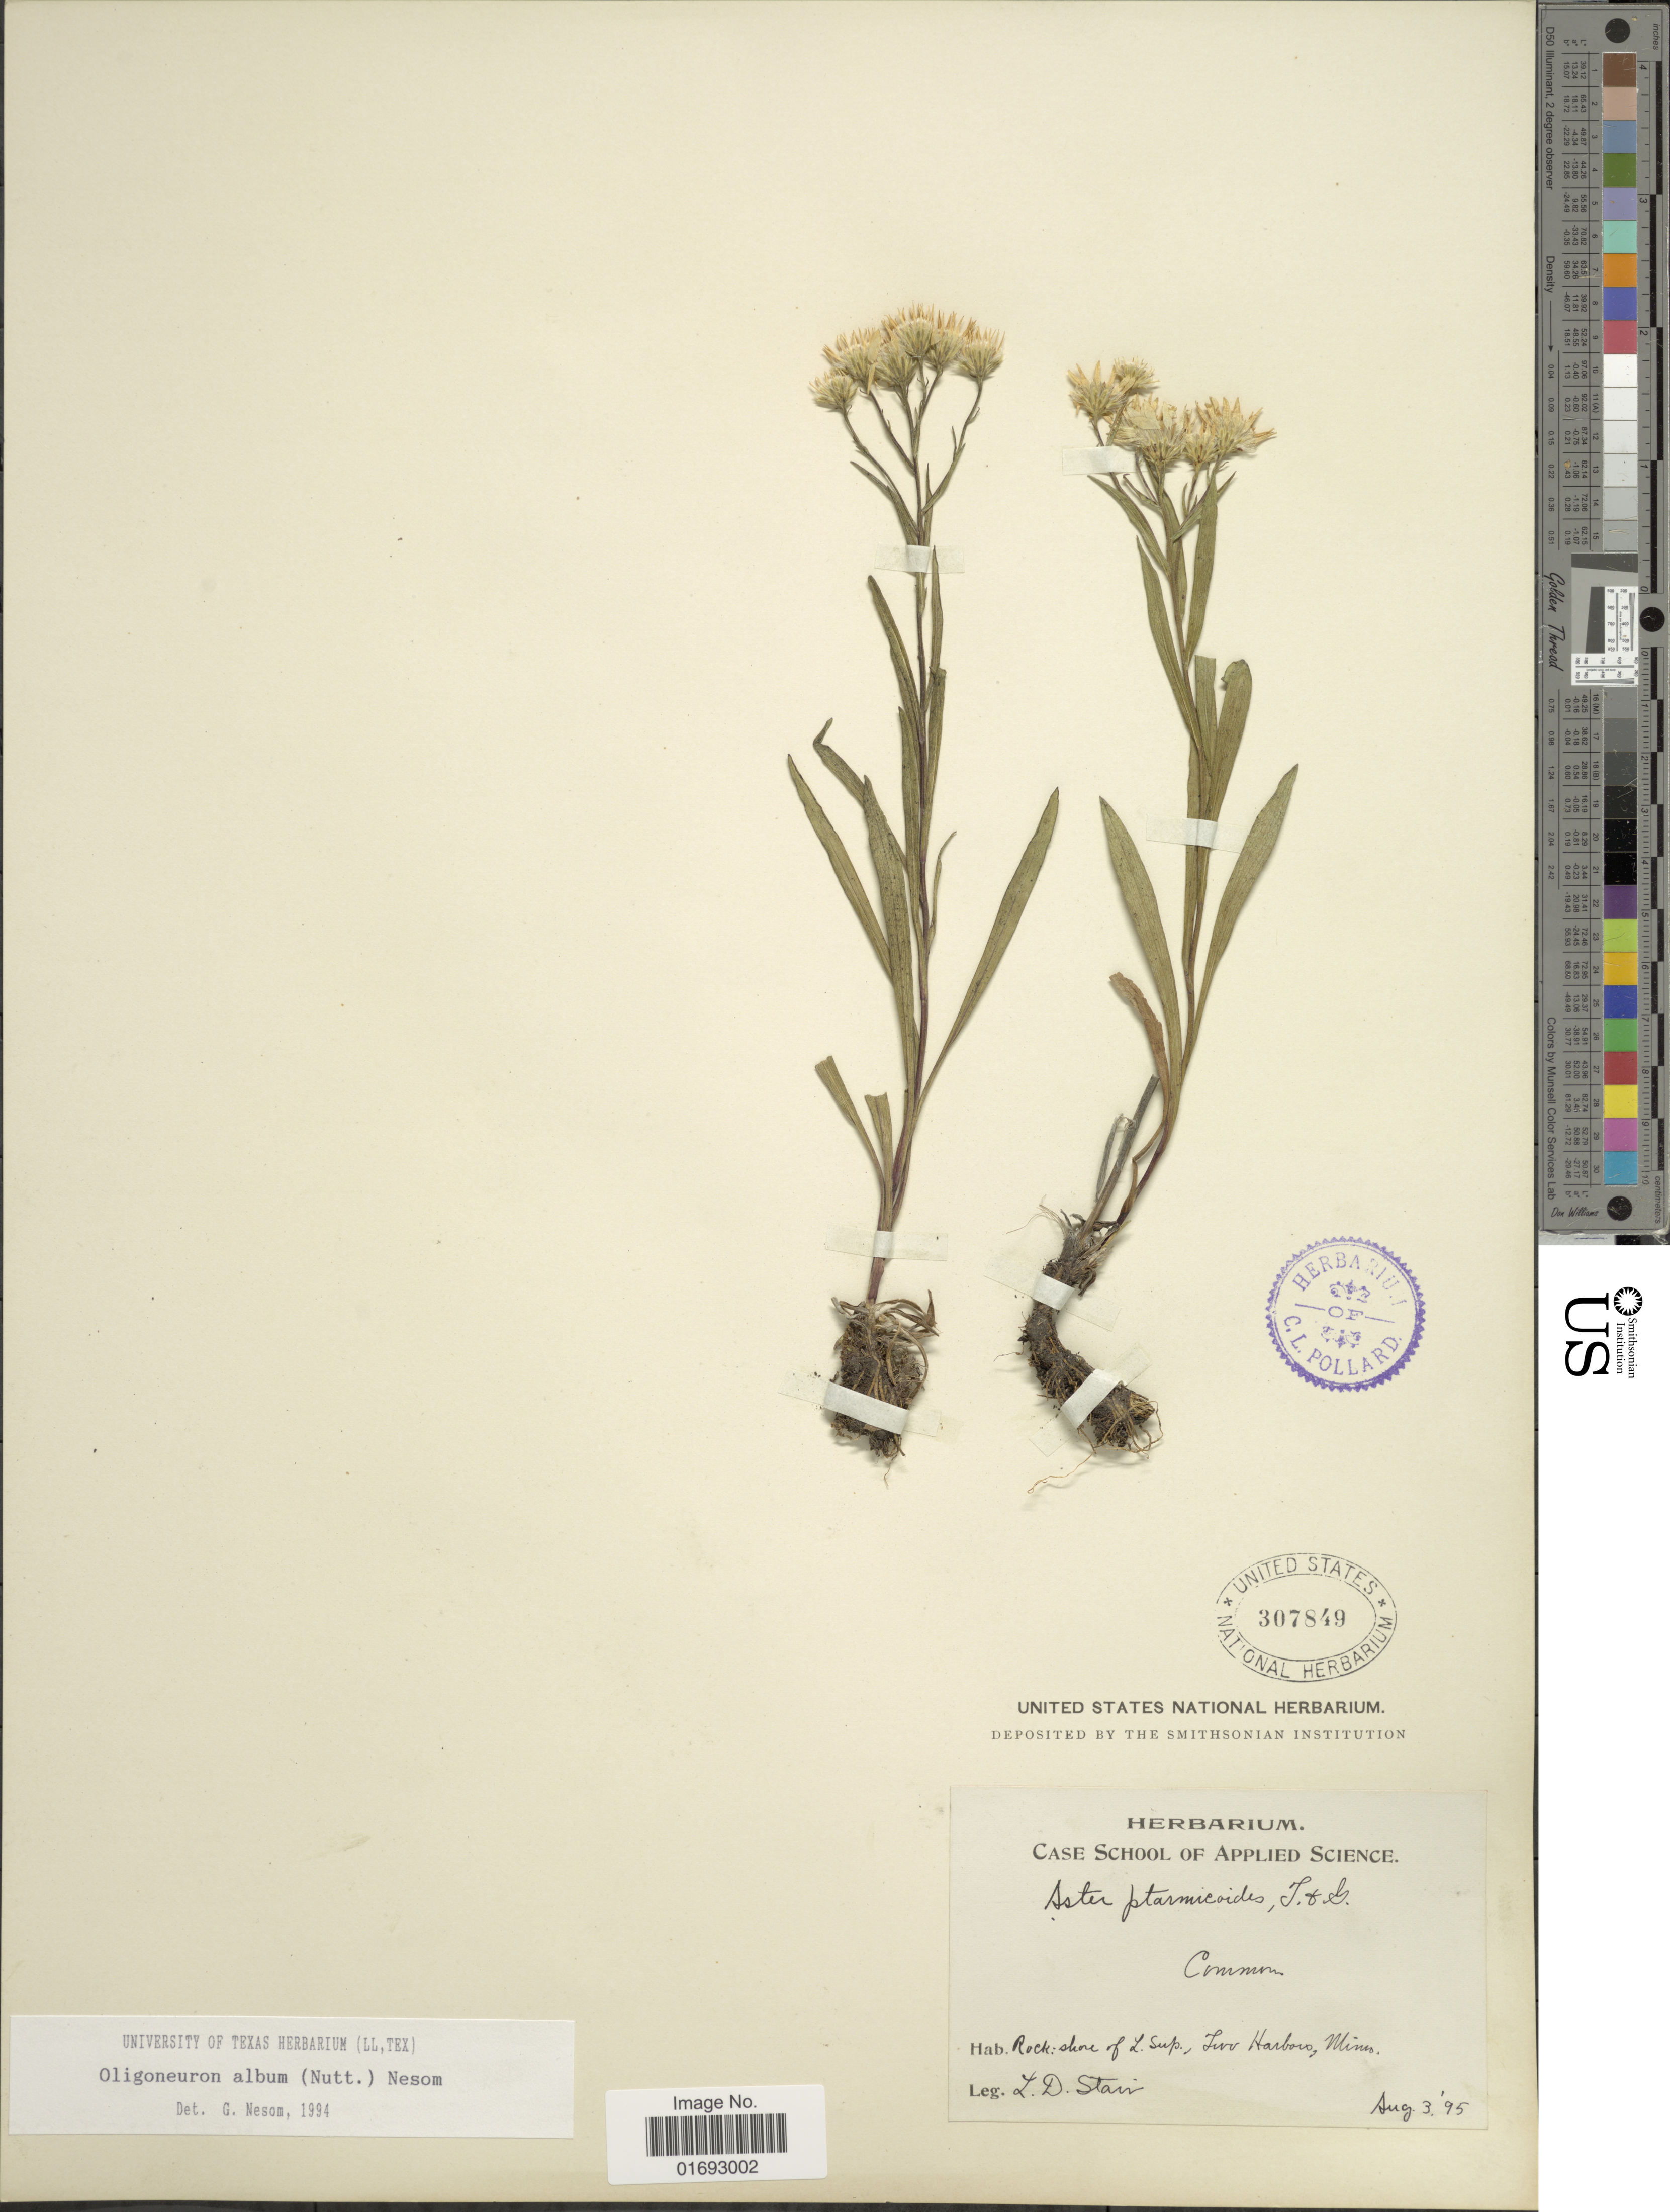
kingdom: Plantae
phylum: Tracheophyta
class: Magnoliopsida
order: Asterales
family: Asteraceae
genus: Oligoneuron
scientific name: Oligoneuron album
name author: (Nutt.) G.L. Nesom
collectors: L. Stain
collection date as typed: Transcribed d/m/y: 3/8/95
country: United States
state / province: Minnesota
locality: Rock slope of L. Sup, Inv Harboro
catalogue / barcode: US 307849